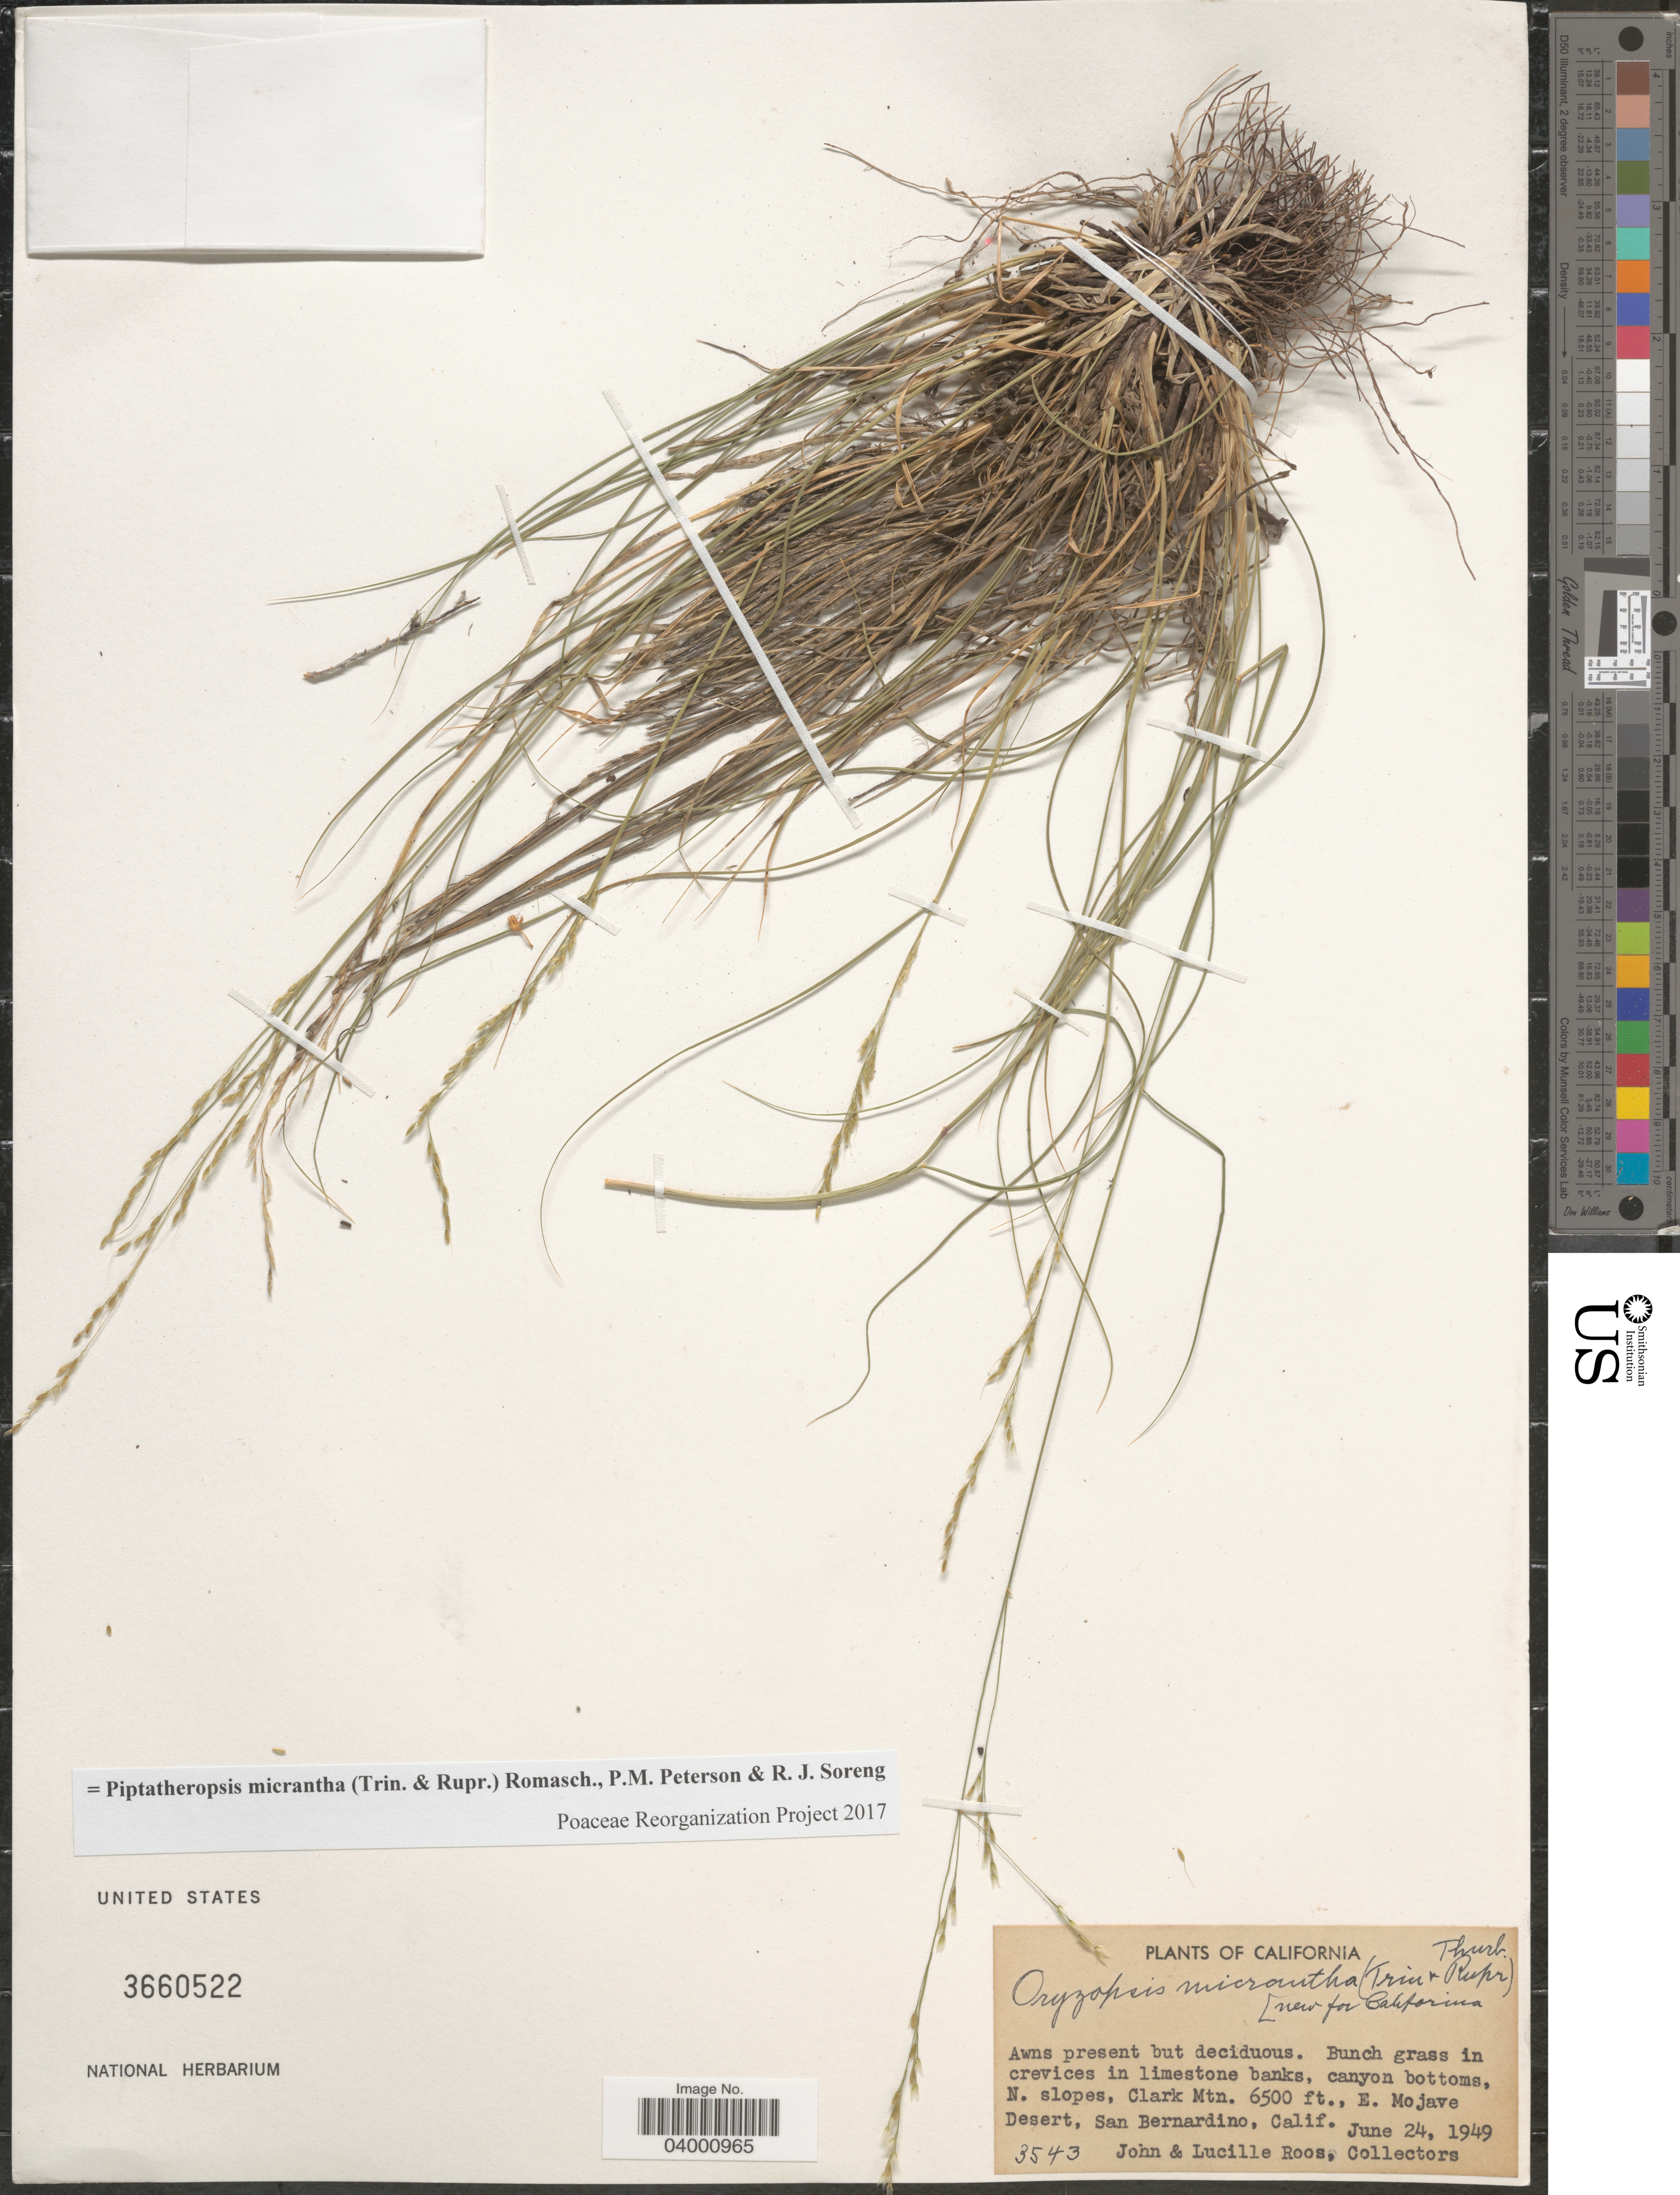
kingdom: Plantae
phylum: Tracheophyta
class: Liliopsida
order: Poales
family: Poaceae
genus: Piptatheropsis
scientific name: Piptatheropsis micrantha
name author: (Trin. & Rupr.) Romasch.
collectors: J. C. Roos & L. Roos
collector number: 3543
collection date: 1949-06-24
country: United States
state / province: California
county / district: San Bernardino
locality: N. slopes, Clark Mtn. E. Mojave Desert, San Bernardino.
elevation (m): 1981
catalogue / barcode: US 3660522